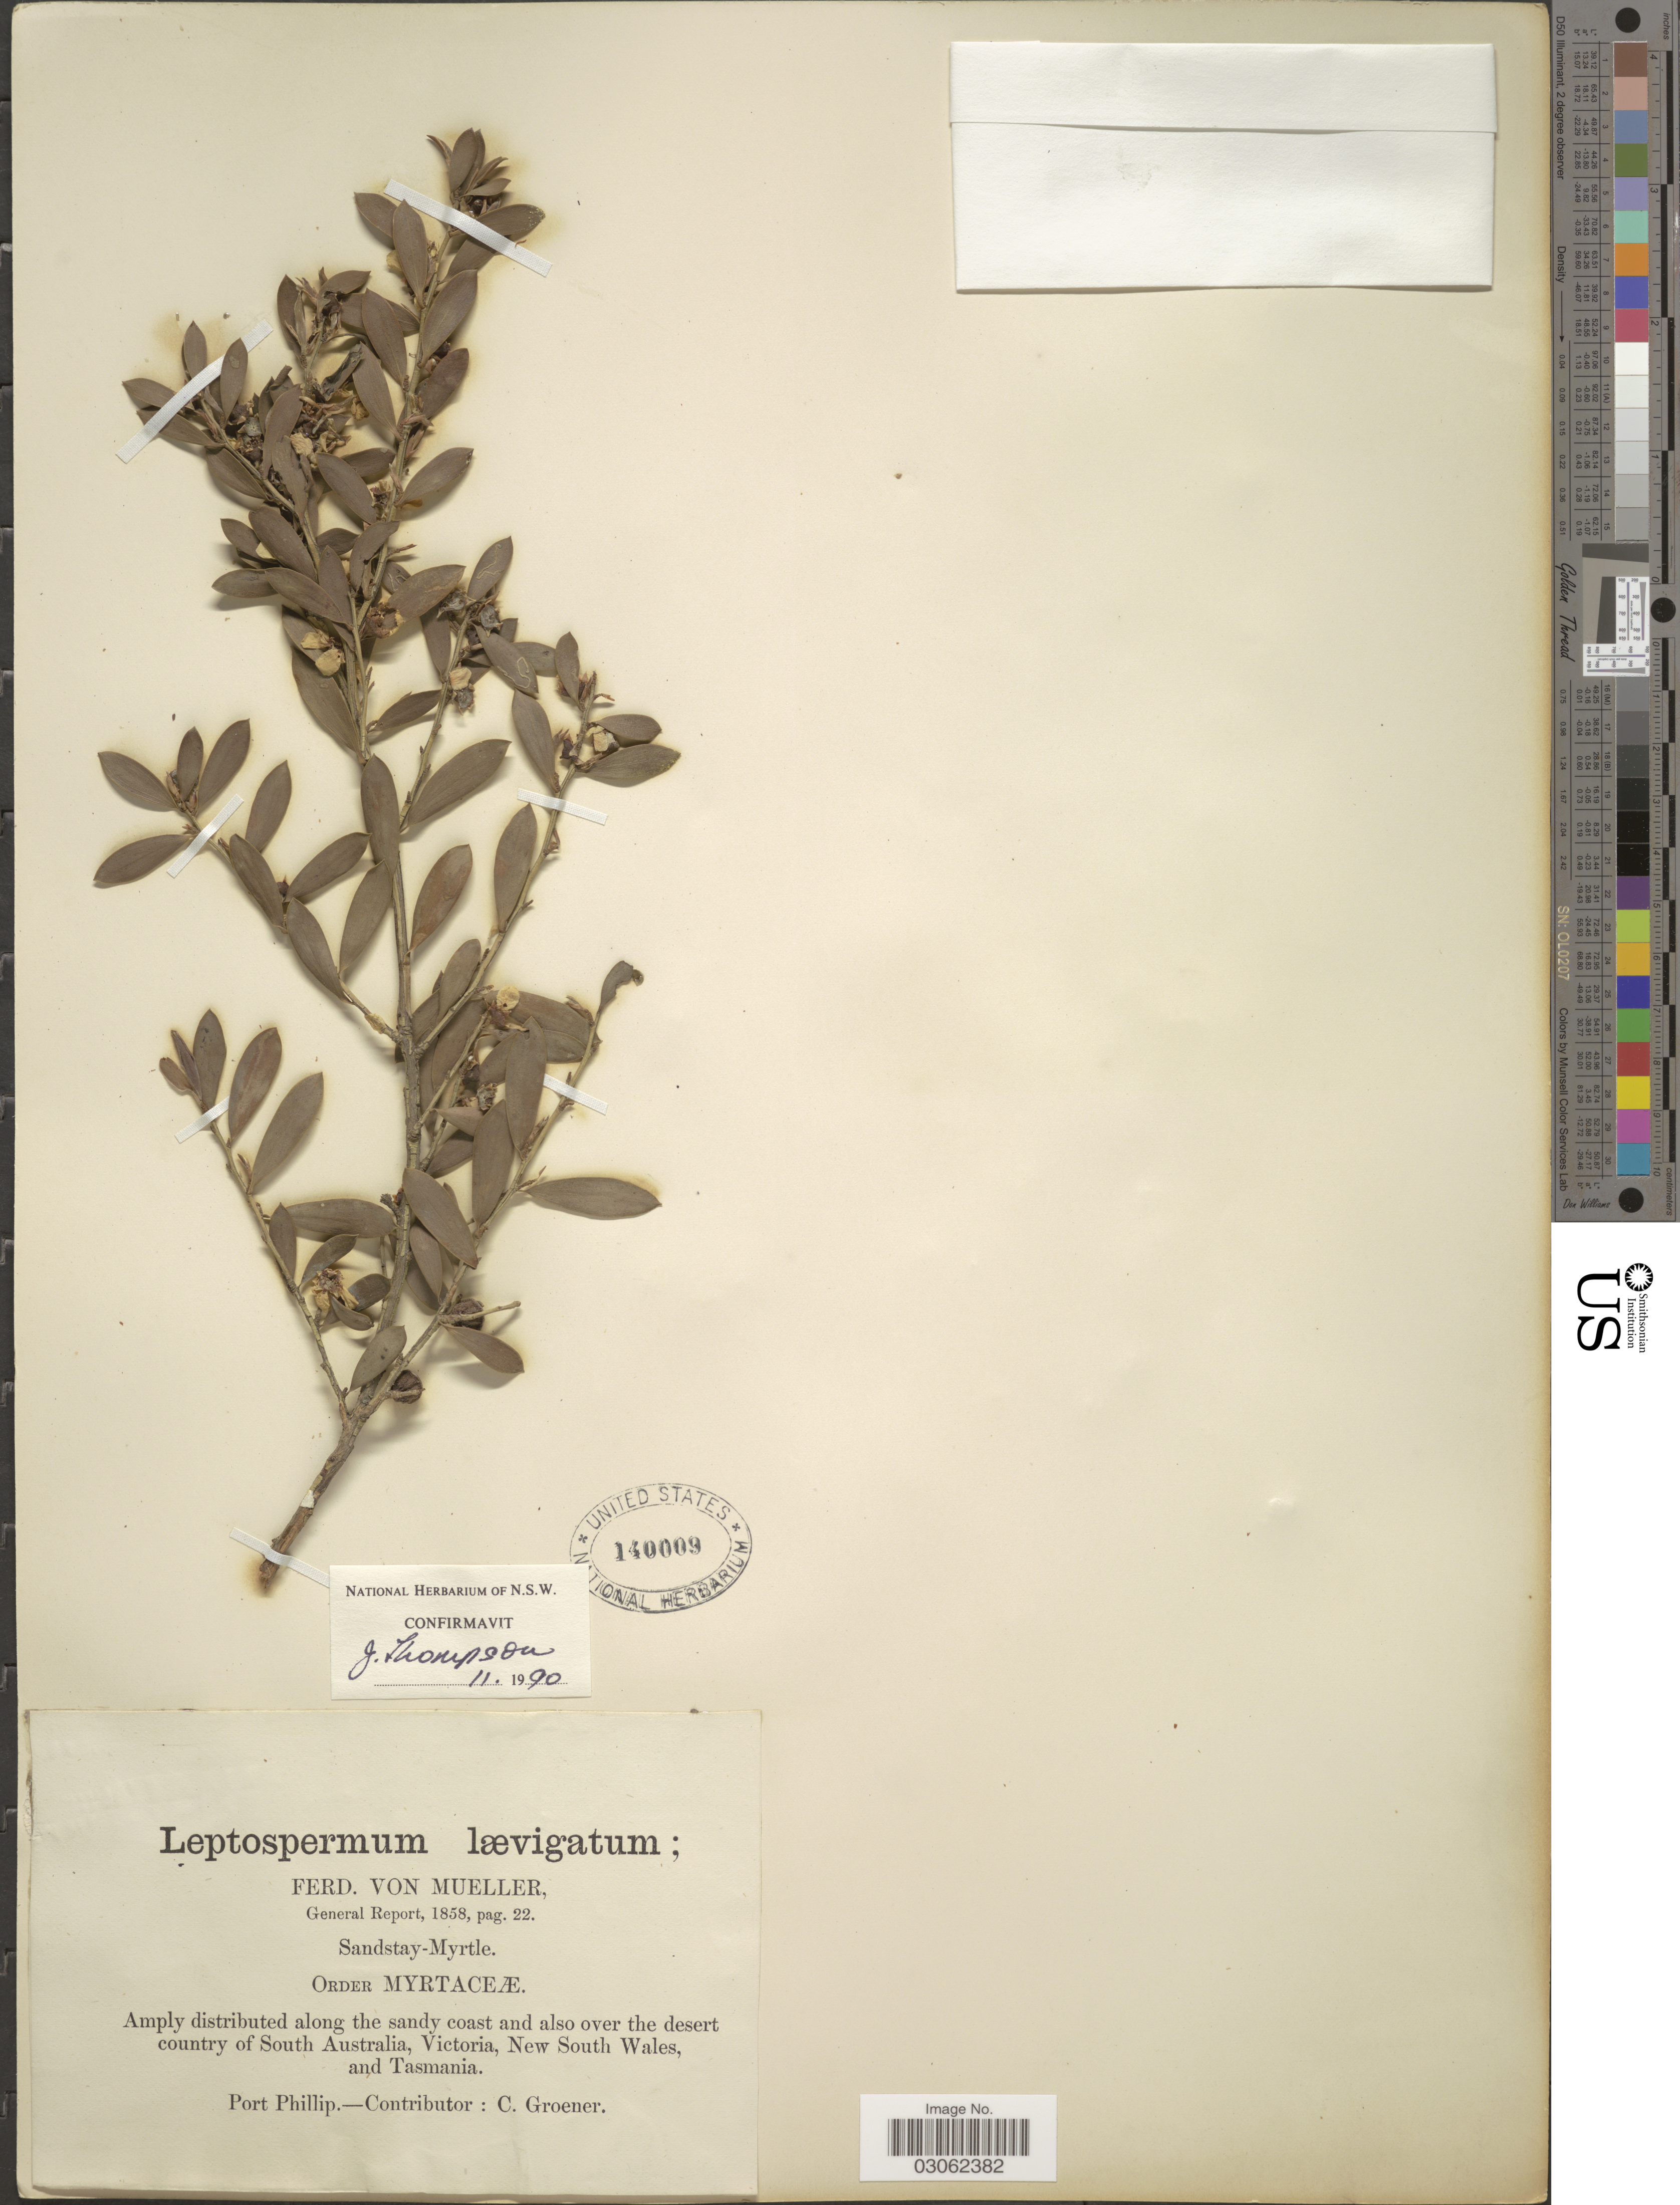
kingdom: Plantae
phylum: Tracheophyta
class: Magnoliopsida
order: Myrtales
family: Myrtaceae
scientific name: Gaudium laevigatum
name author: (Gaertn.) P.G. Wilson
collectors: C. Groener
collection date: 1858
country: Australia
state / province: Victoria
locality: Amply distributed along the sandy coast and also over the desert country of South Australia, Victoria, New South Wales, and Tasmania.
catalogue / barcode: US 140009